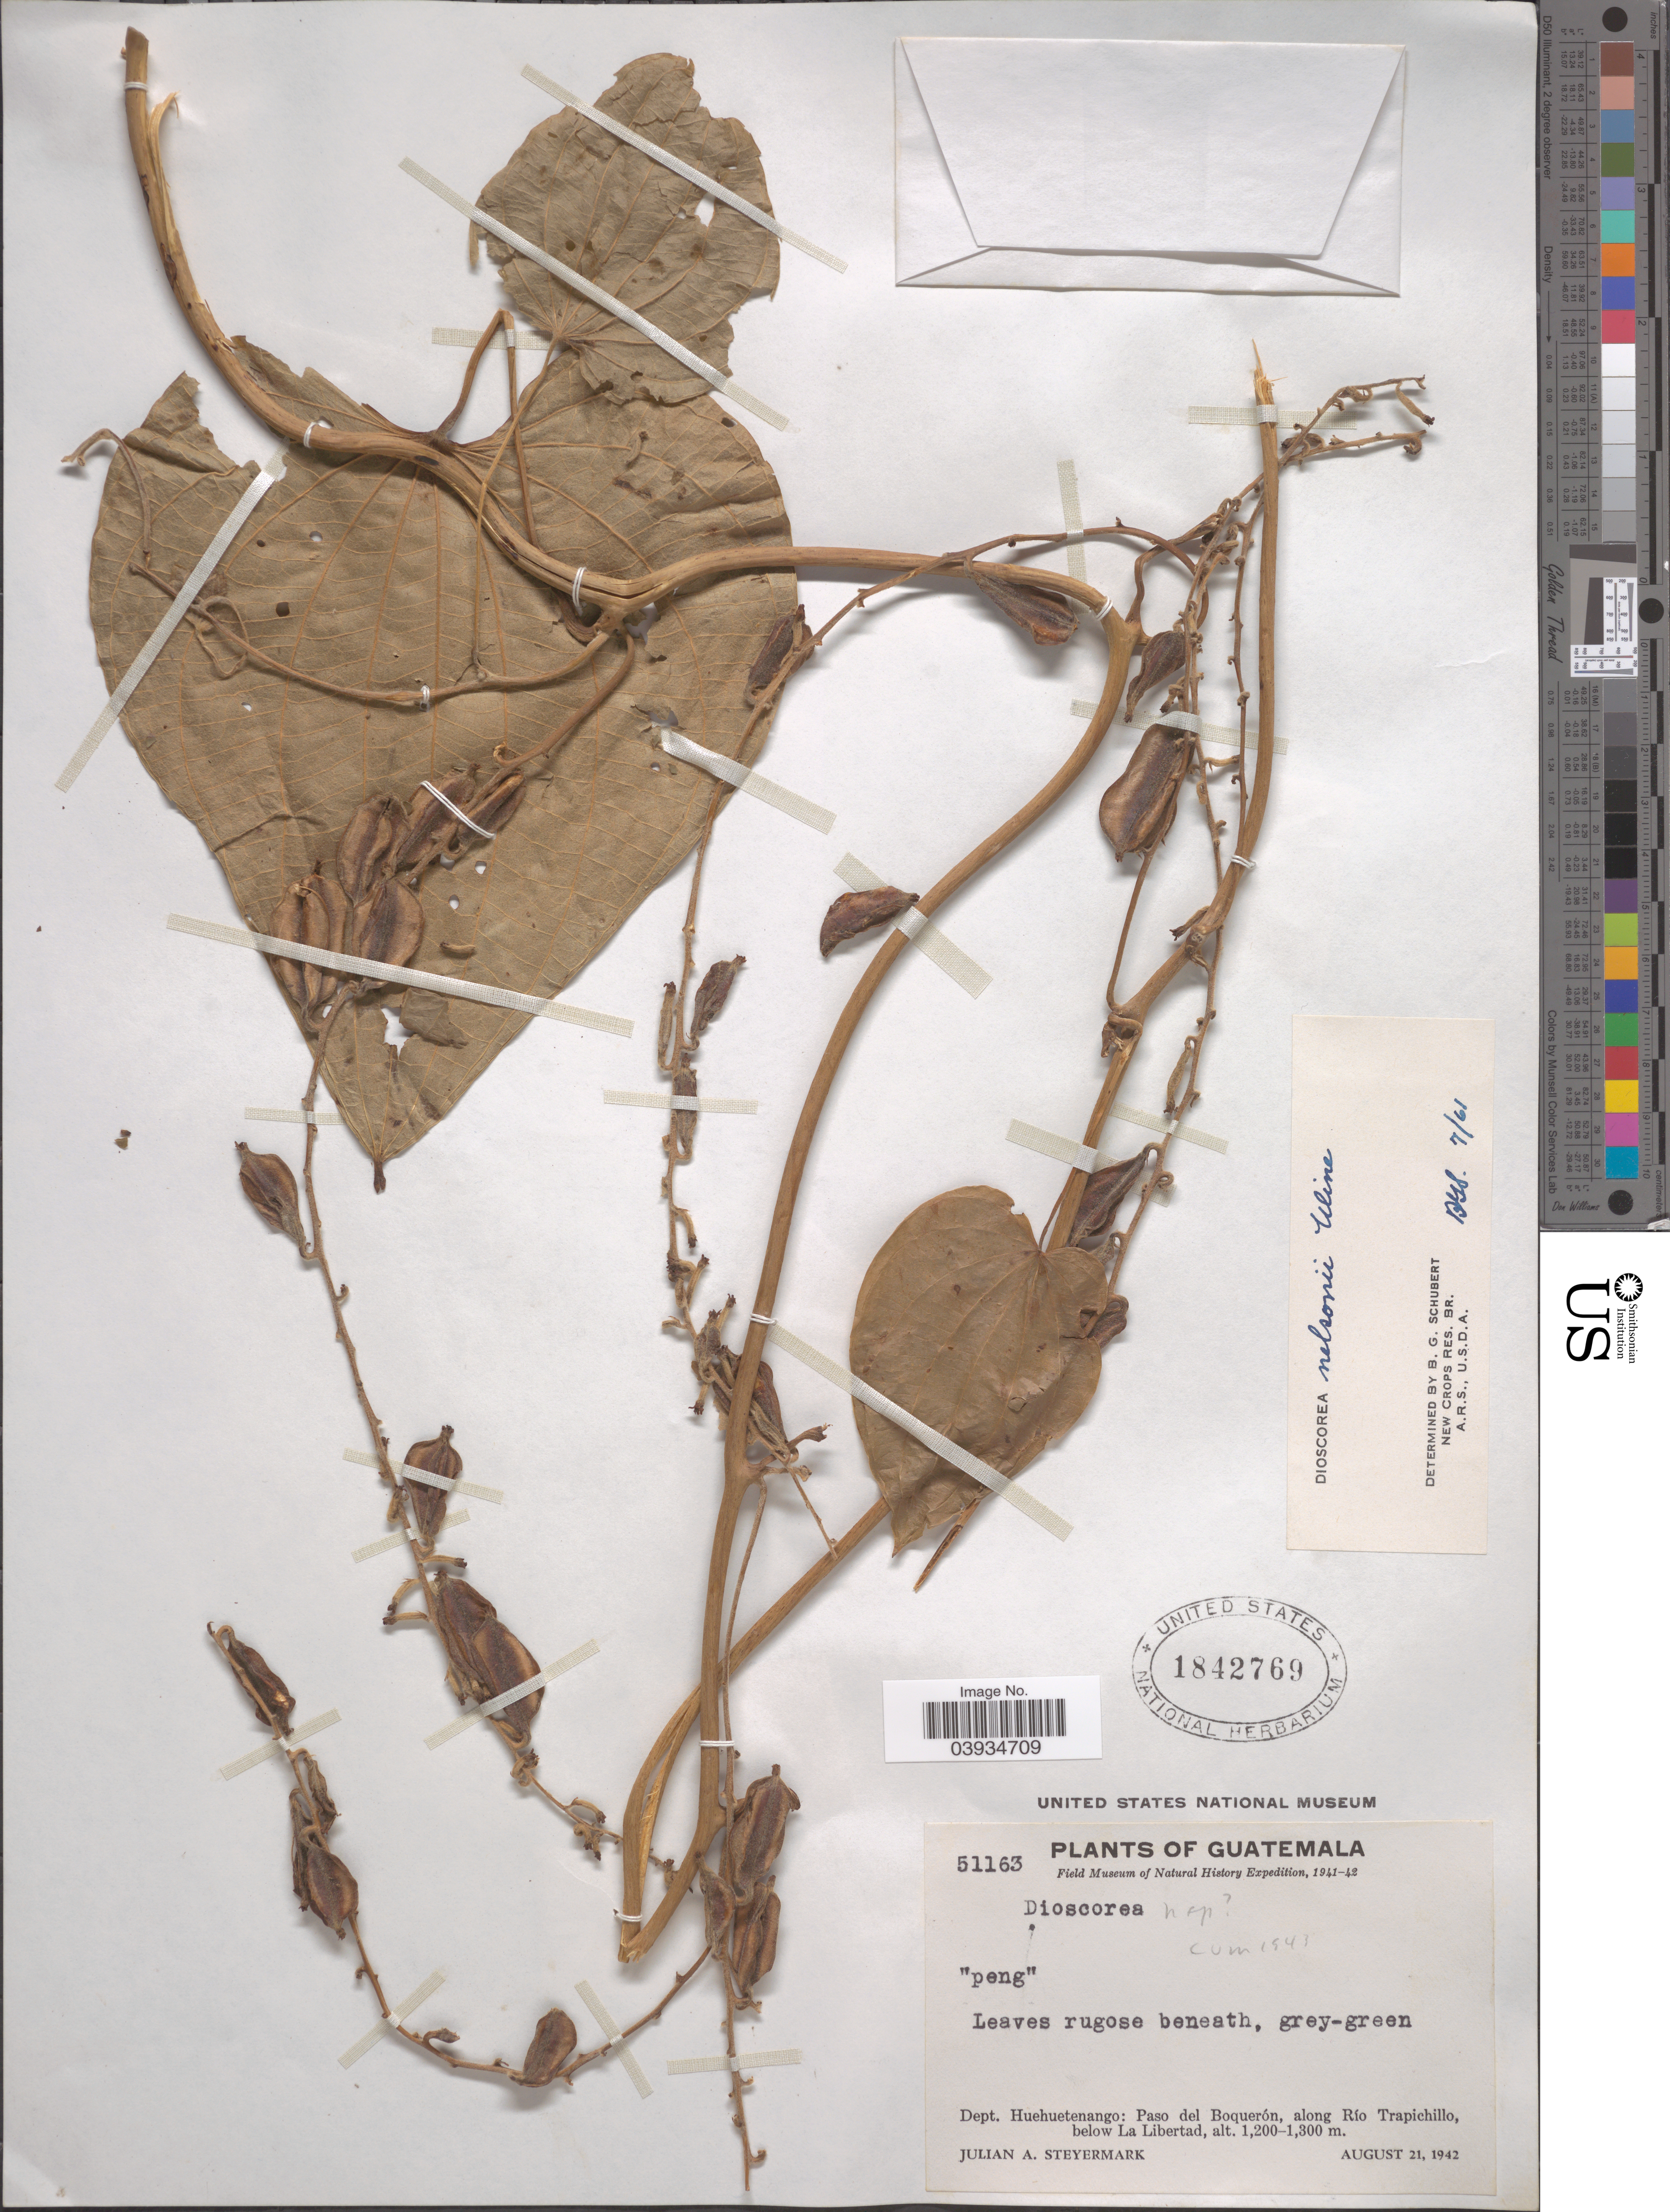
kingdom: Plantae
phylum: Tracheophyta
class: Liliopsida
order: Dioscoreales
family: Dioscoreaceae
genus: Dioscorea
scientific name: Dioscorea nelsonii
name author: Uline ex R. Knuth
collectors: J. Steyermark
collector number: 51163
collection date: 1942-08-21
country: Guatemala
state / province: Huehuetenango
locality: Dept. Huehuetenango: Paso del Boquerón, along Río Trapichillo, below La Libertad.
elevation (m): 1200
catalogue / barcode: US 1842769